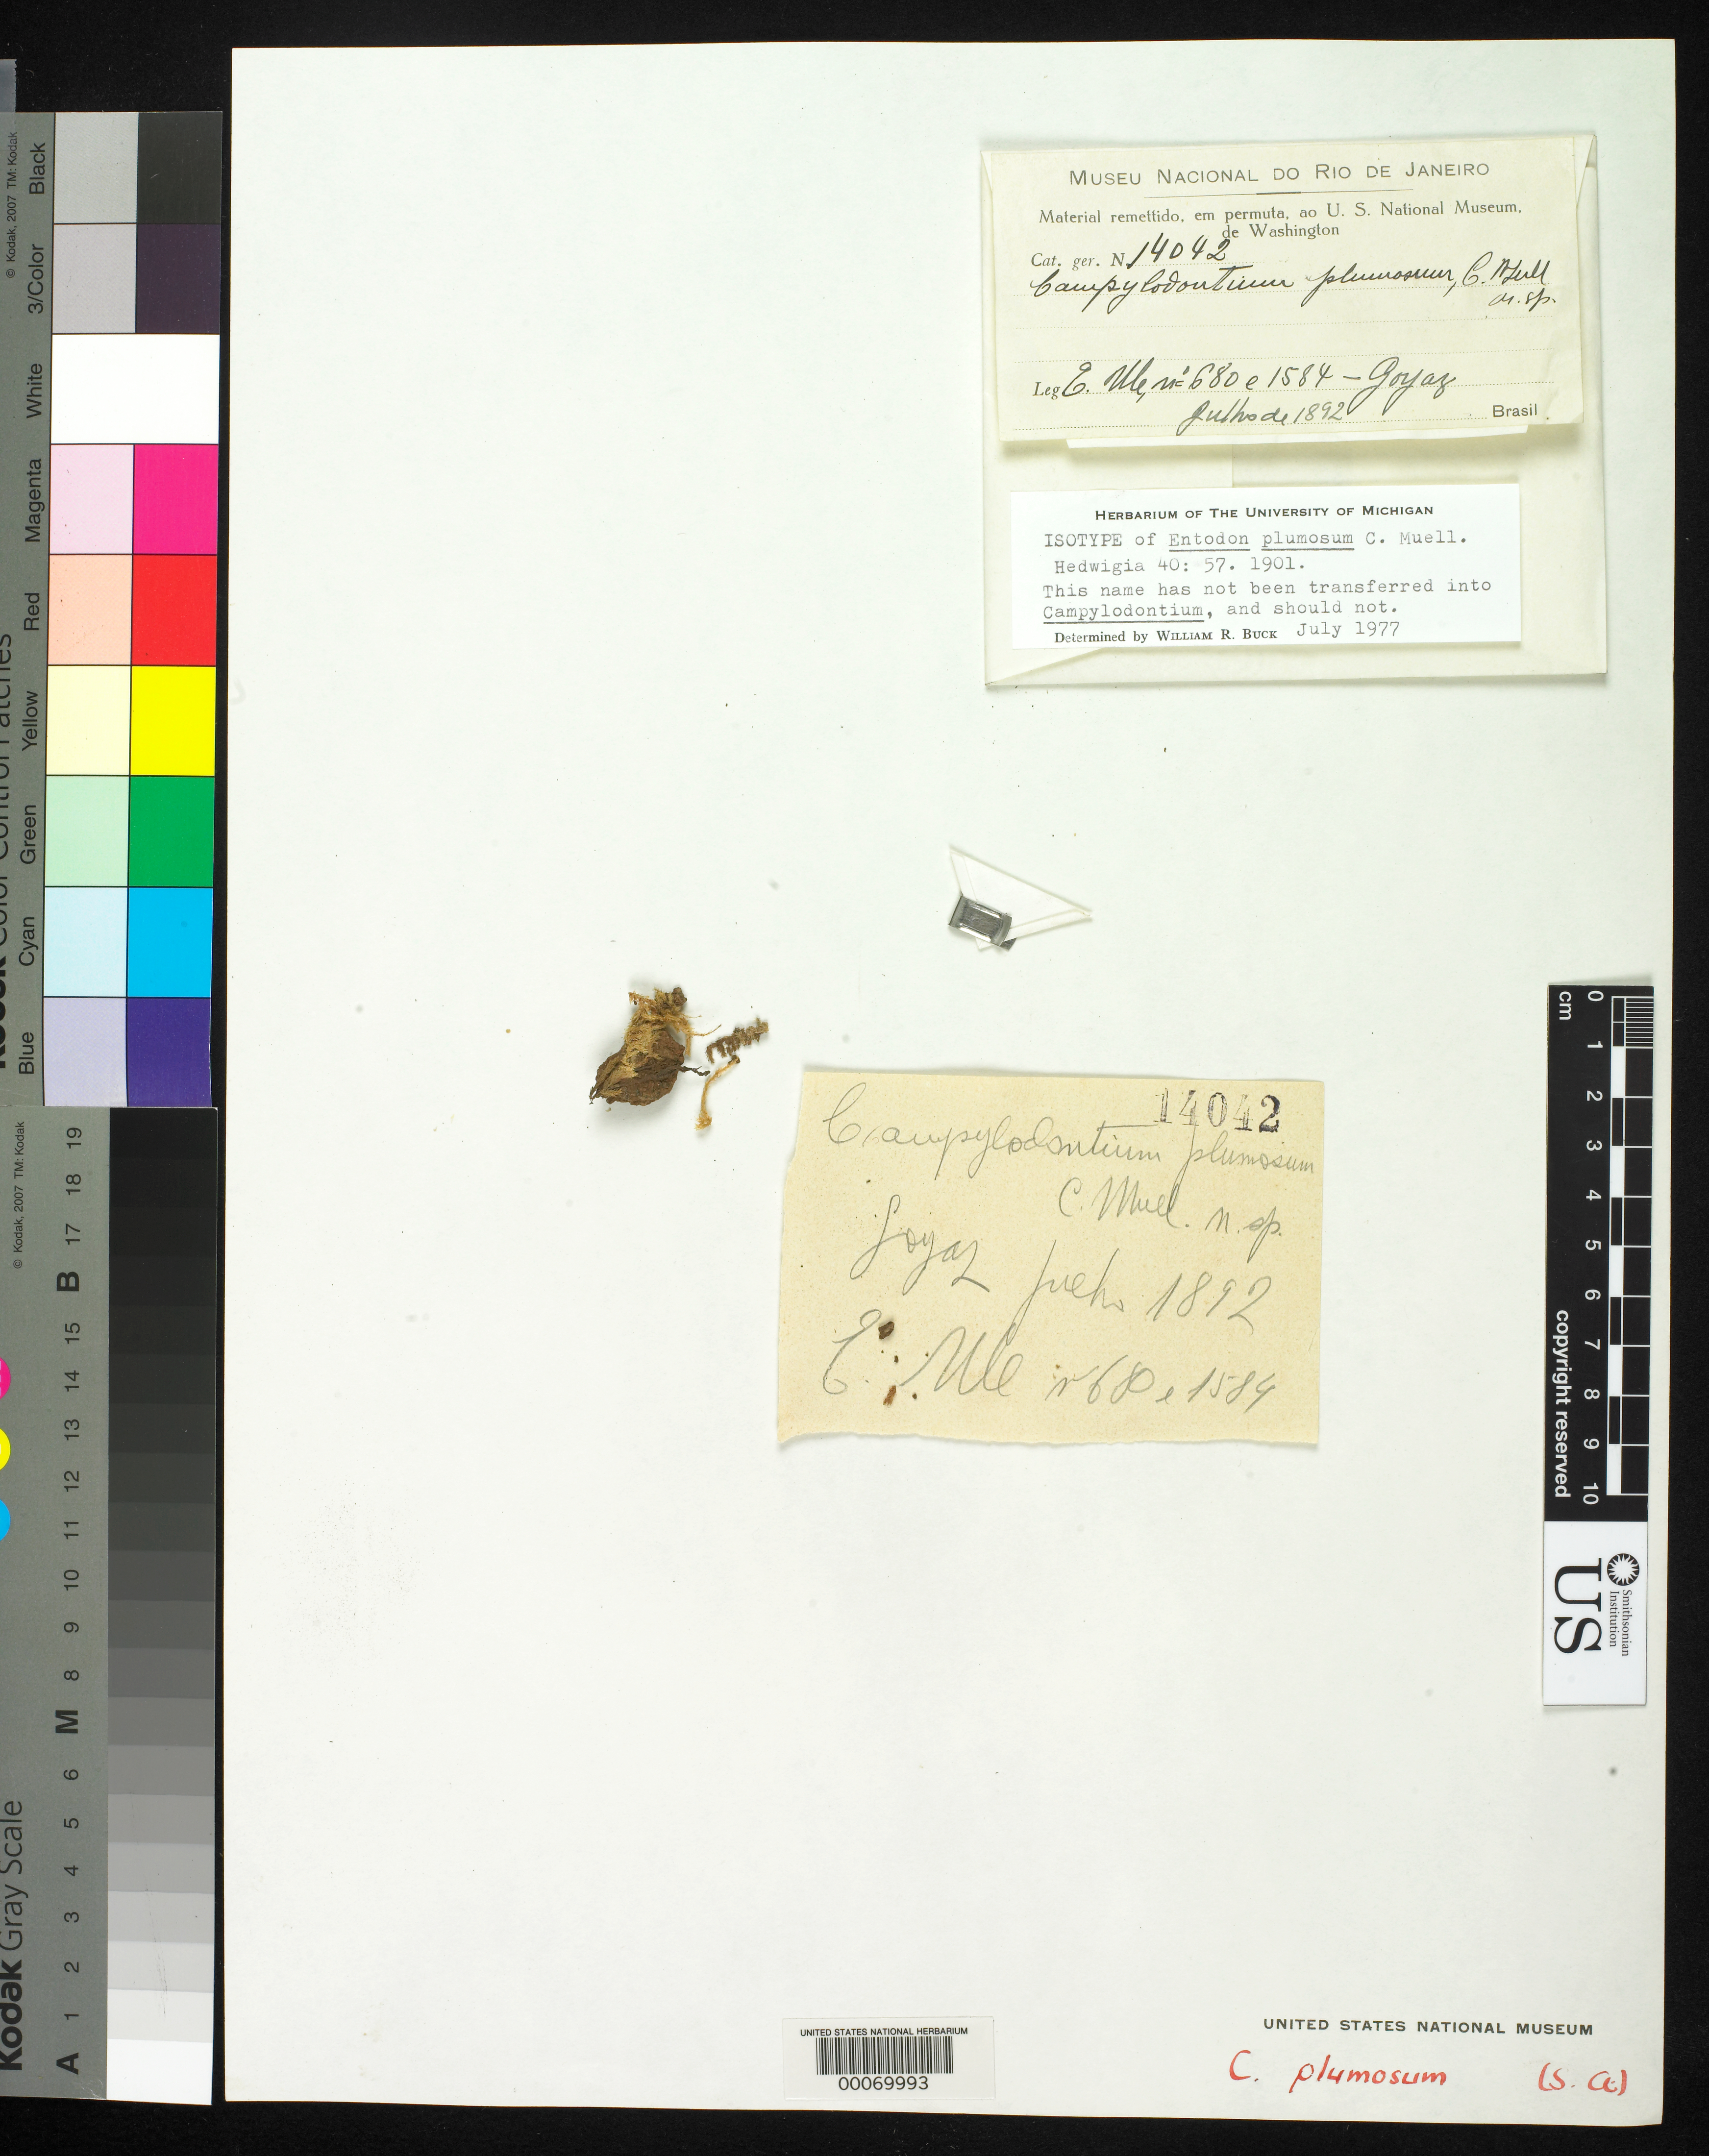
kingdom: Plantae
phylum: Bryophyta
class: Bryopsida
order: Hypnales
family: Entodontaceae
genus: Entodon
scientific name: Entodon plumosum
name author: Müll. Hal.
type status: Isotype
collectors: E. H. Ule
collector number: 680 & 1584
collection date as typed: Jul 1892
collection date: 1892-07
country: Brazil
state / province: Minas Gerais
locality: Goias.